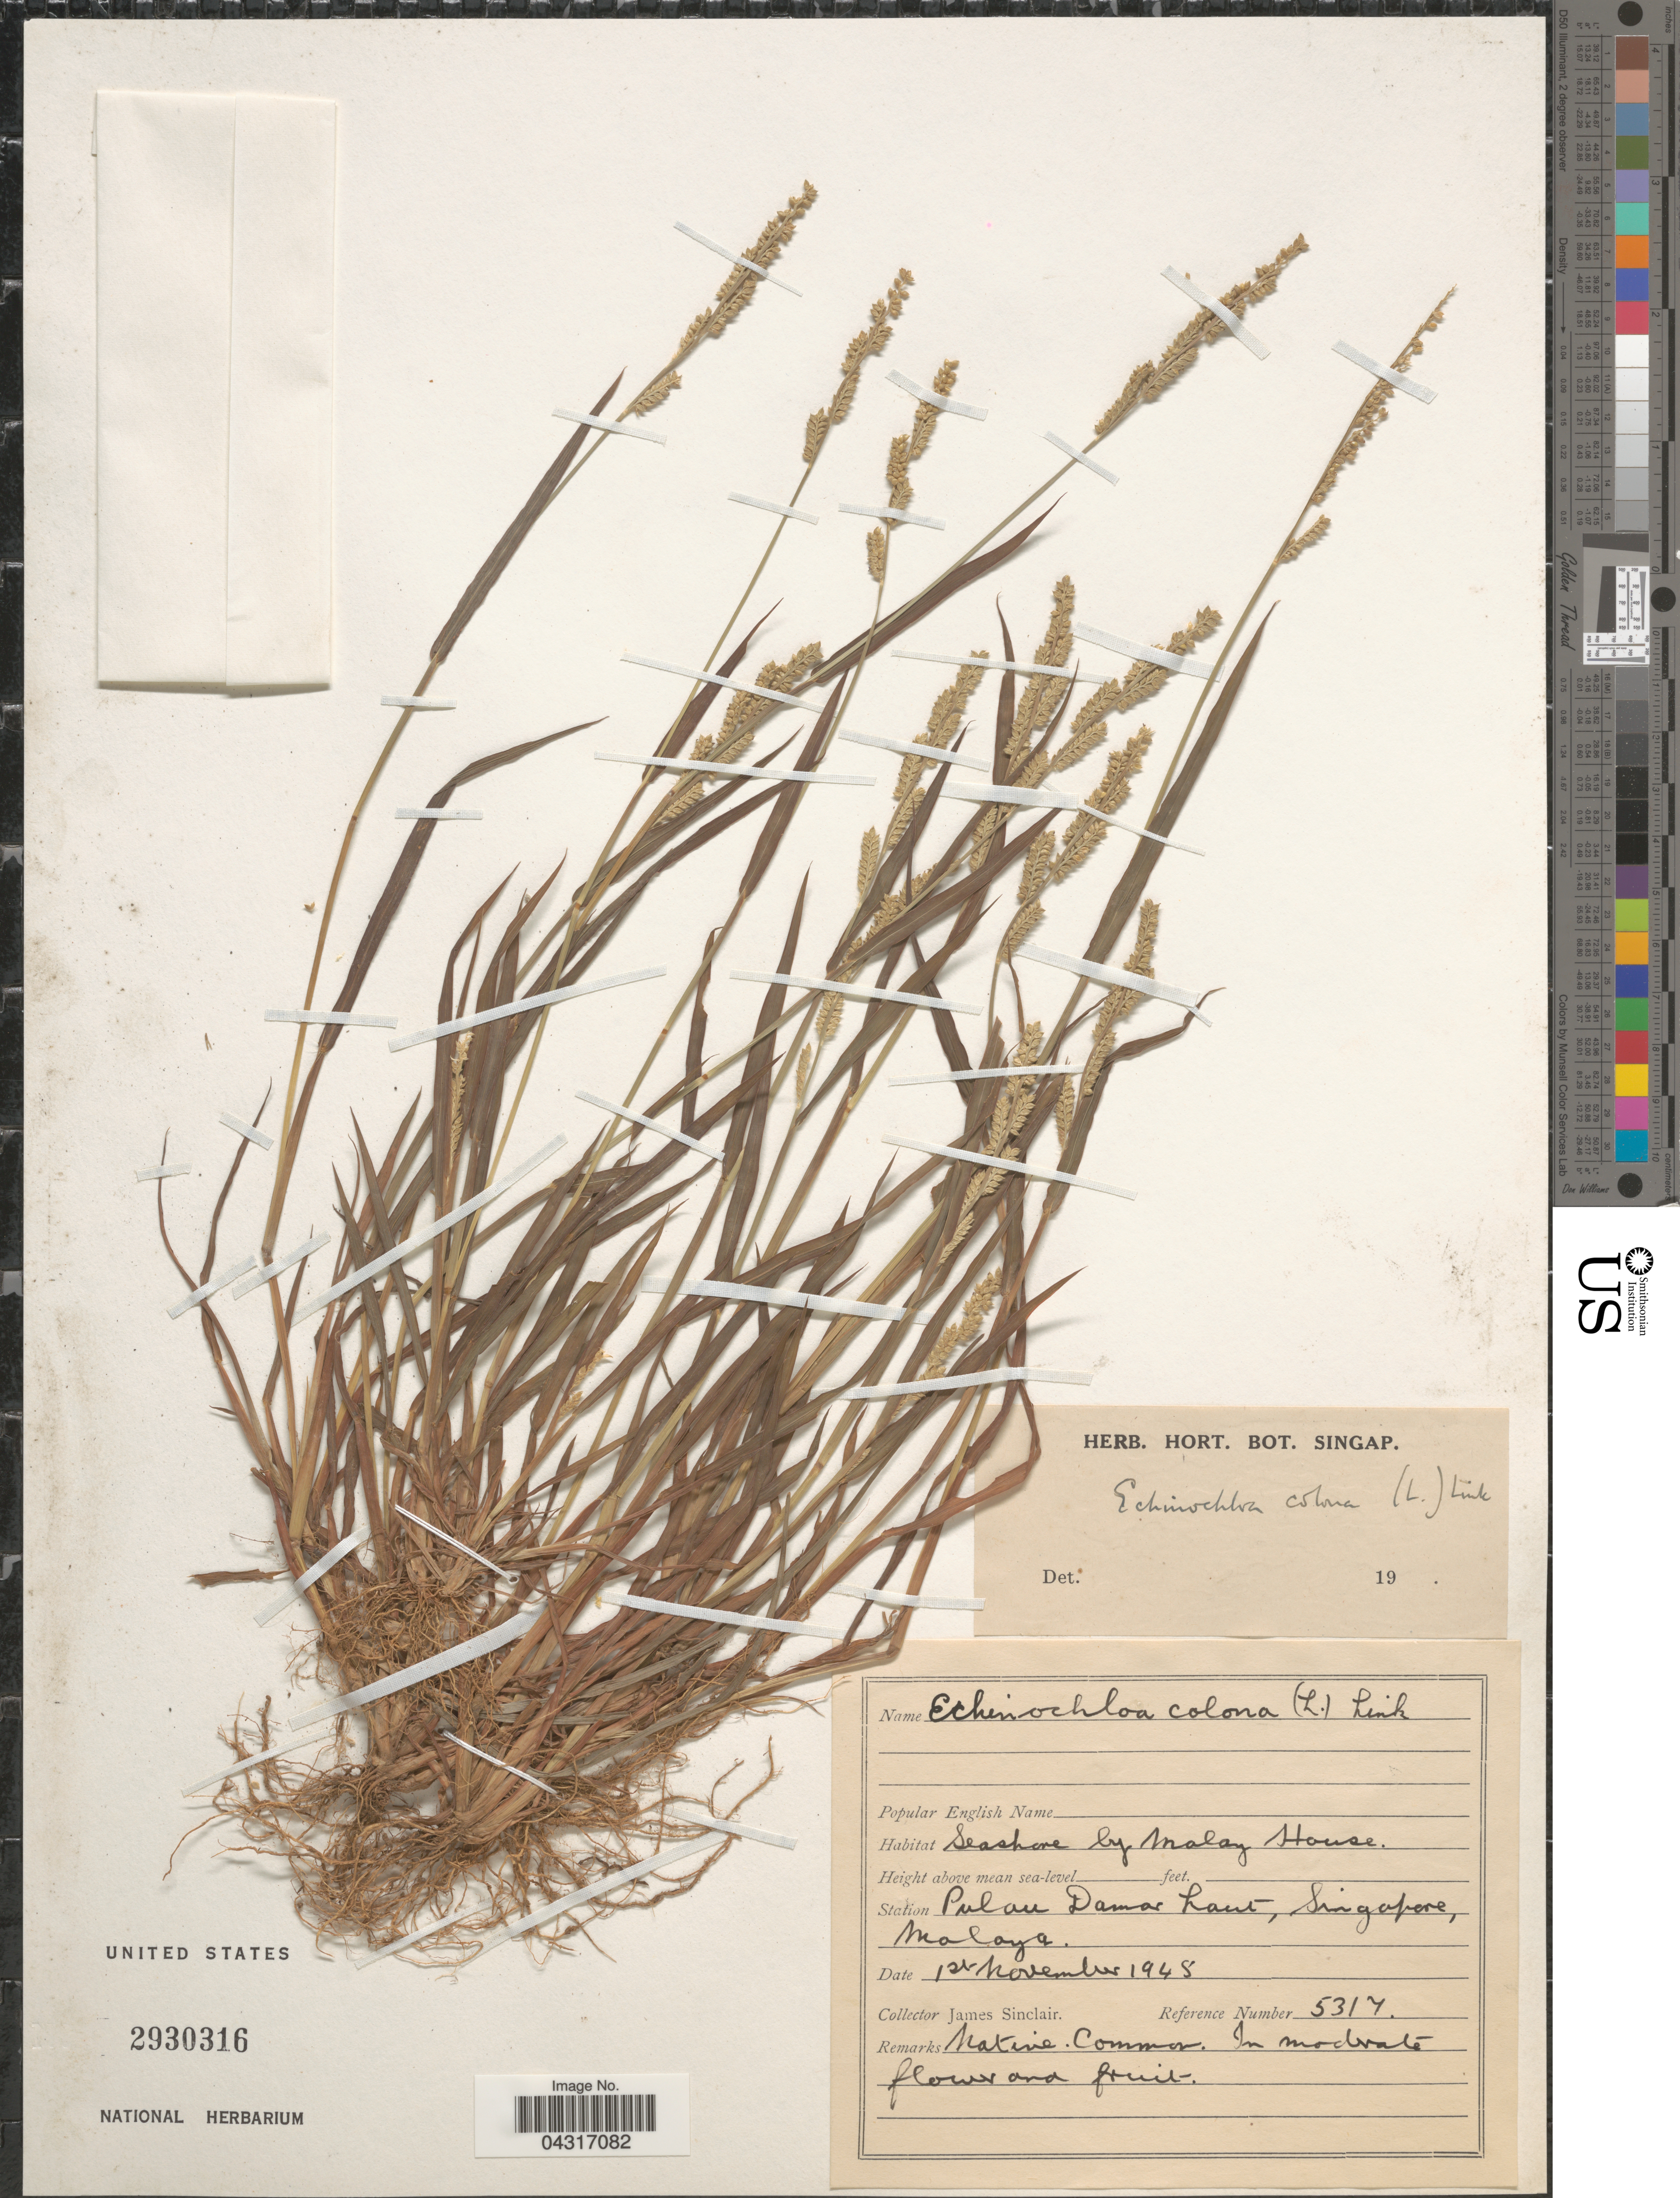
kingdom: Plantae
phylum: Tracheophyta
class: Liliopsida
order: Poales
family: Poaceae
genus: Echinochloa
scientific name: Echinochloa colona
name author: (L.) Link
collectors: J. Sinclair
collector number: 5317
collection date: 1945-11-01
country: Singapore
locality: Station Pulau Damar haut, Malaya.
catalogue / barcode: US 2930316